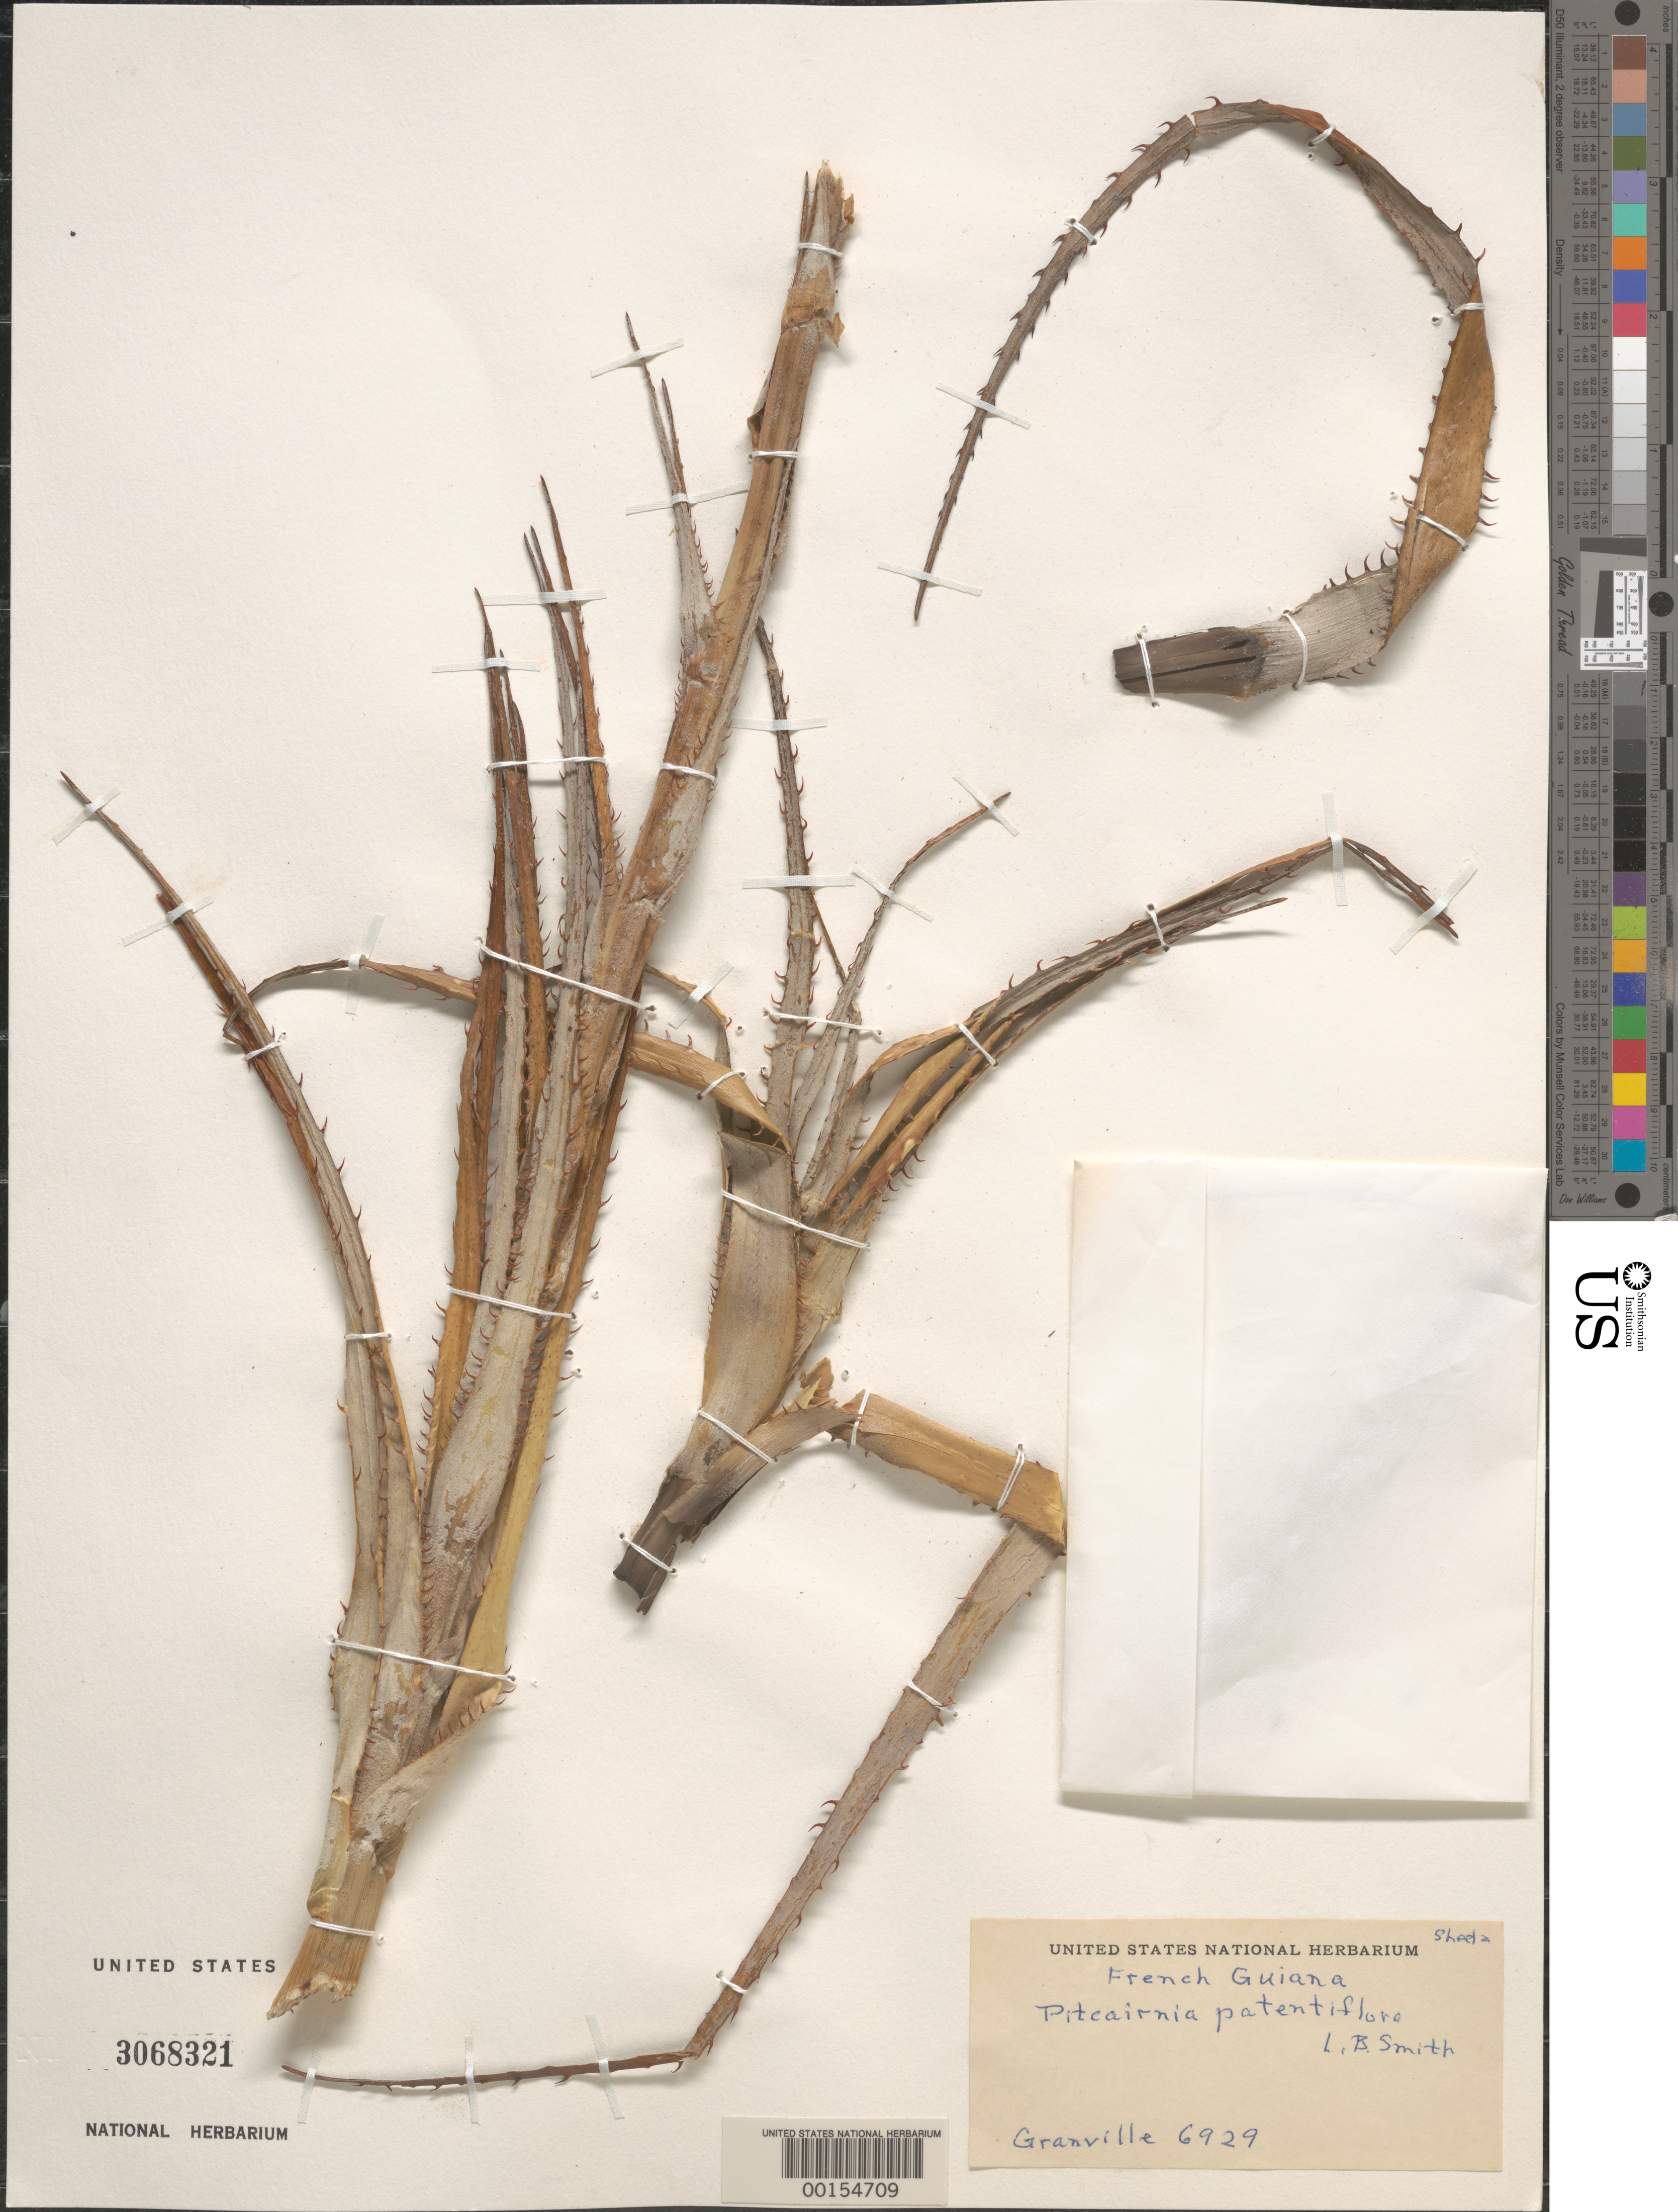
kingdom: Plantae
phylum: Tracheophyta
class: Liliopsida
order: Poales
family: Bromeliaceae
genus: Pitcairnia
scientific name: Pitcairnia patentiflora var. patentiflora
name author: L.B. Sm.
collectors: Granville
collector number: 6929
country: French Guiana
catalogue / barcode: US 3068321